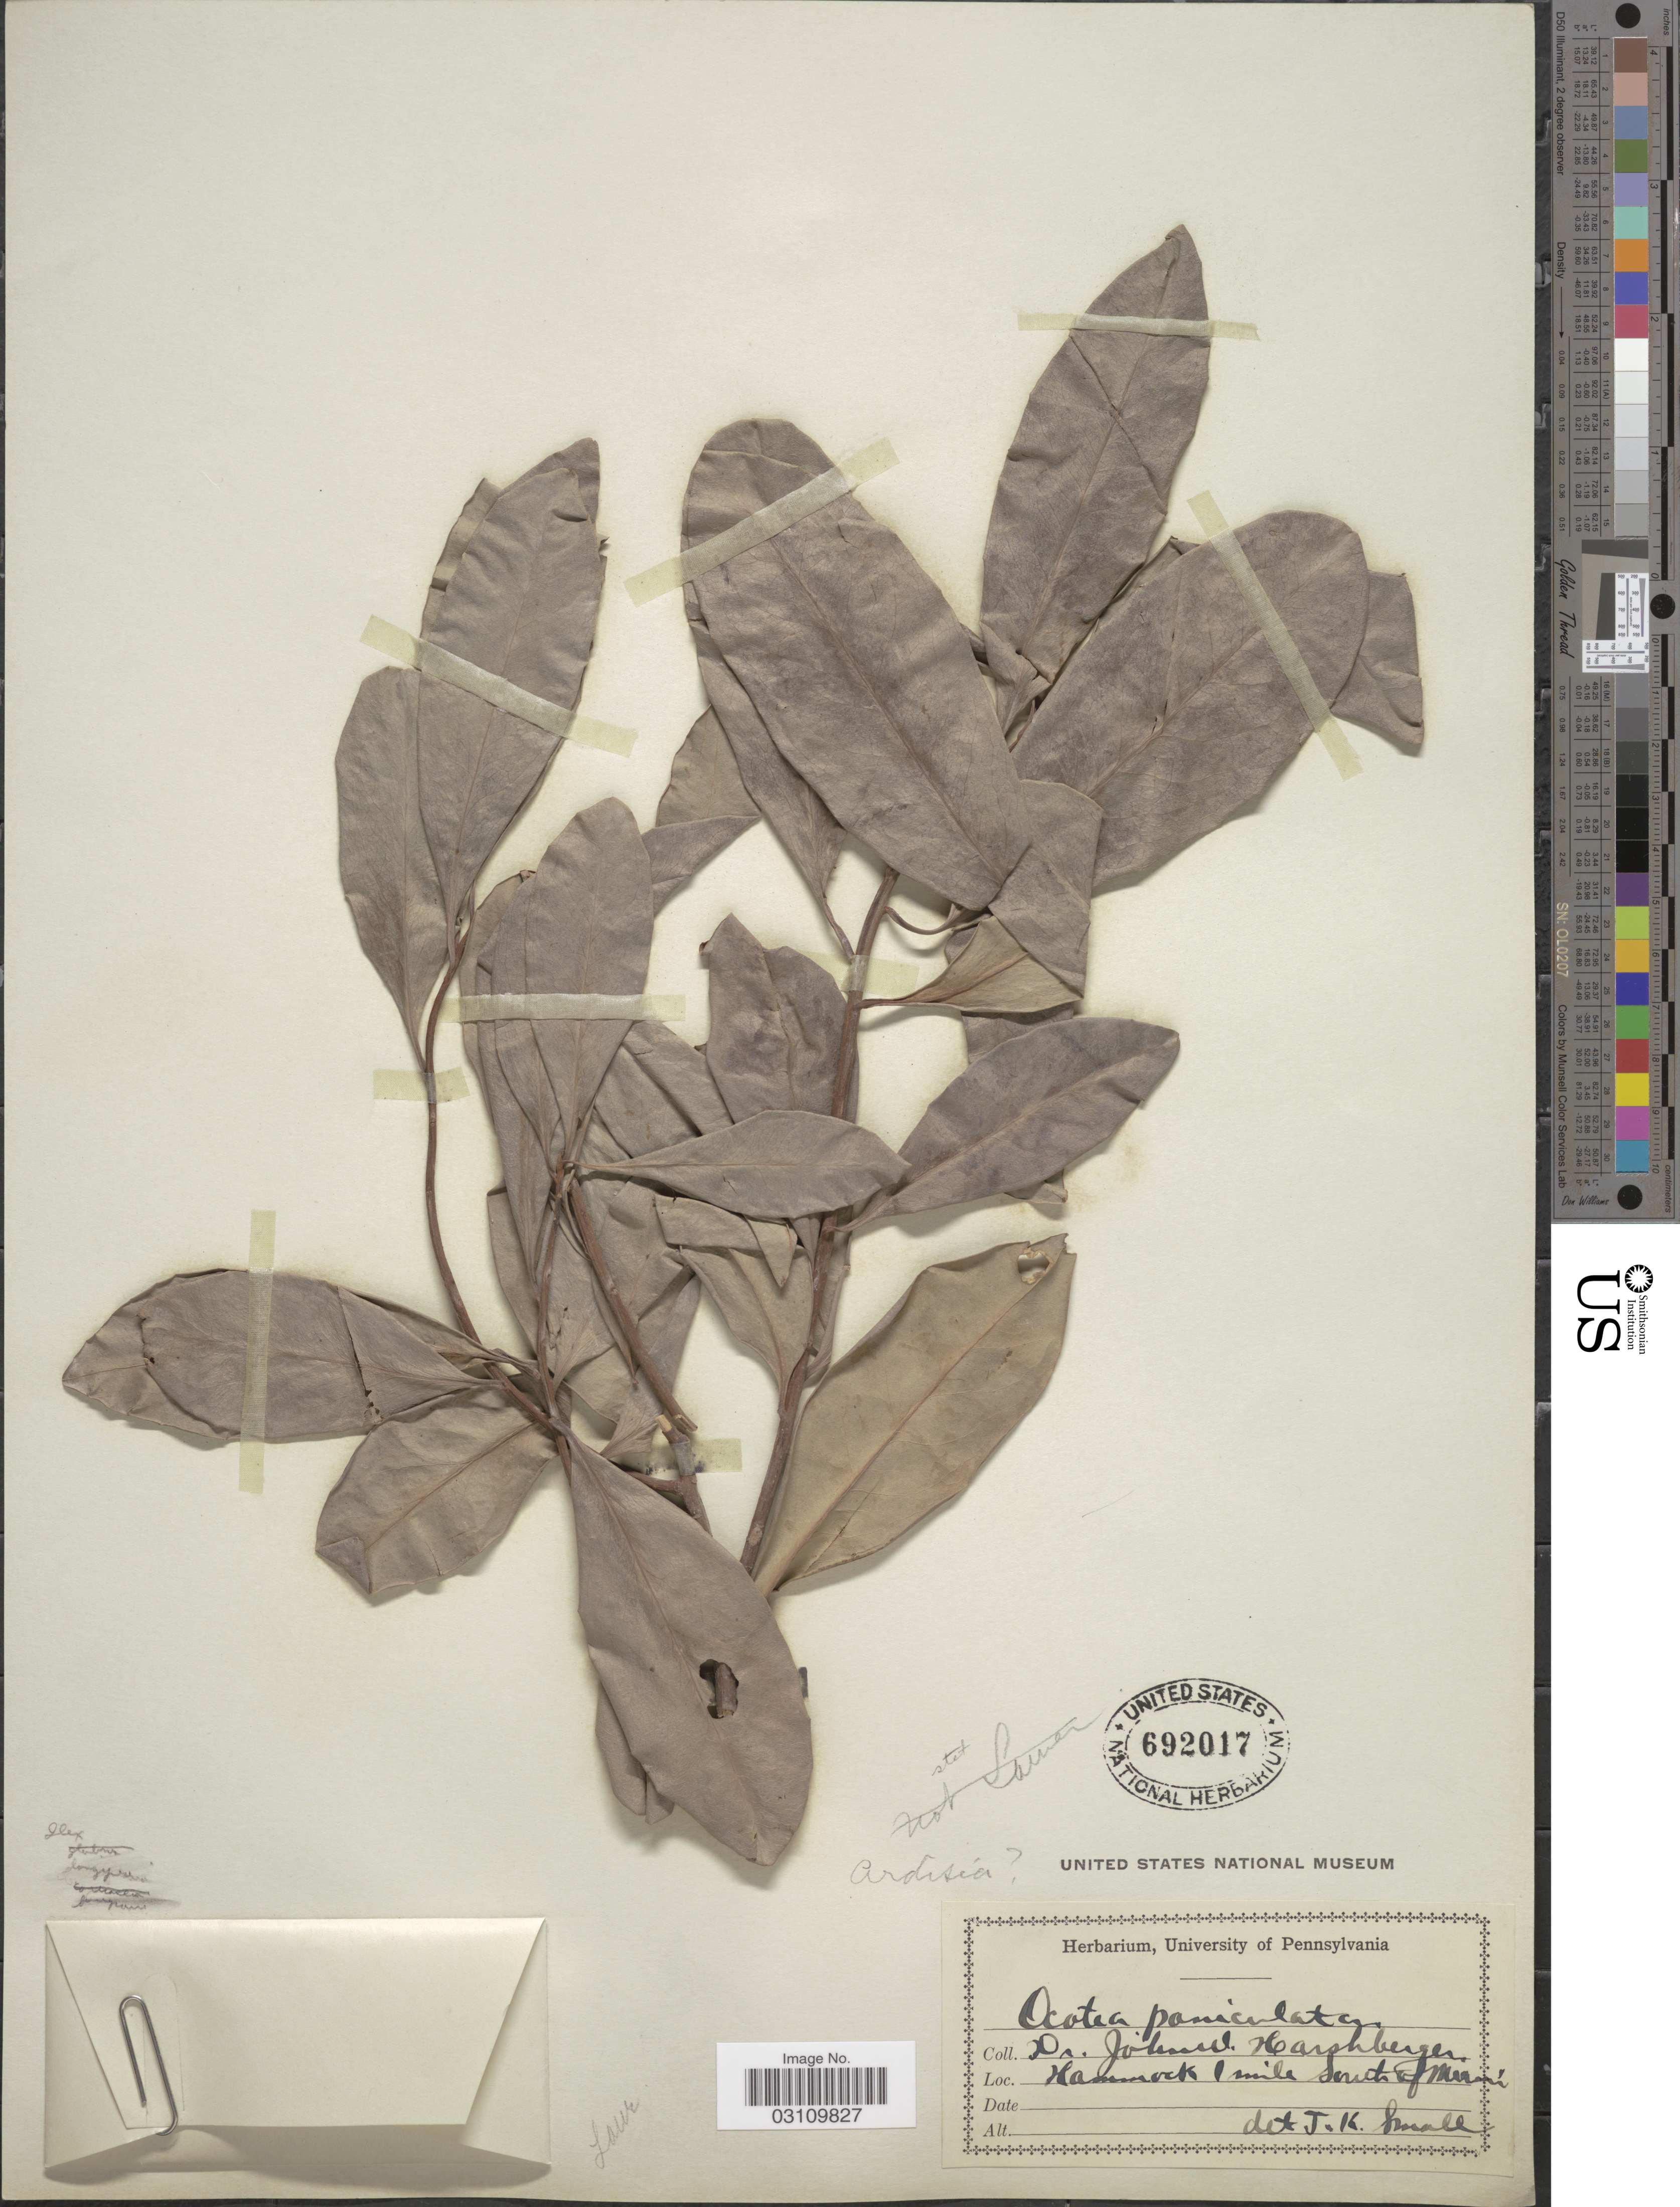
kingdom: Plantae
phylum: Tracheophyta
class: Magnoliopsida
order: Ericales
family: Primulaceae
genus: Ardisia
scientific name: Ardisia escallonioides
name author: Schltdl. & Cham.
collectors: J. W. Harshberger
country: United States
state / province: Florida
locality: Hammock 1 mile South of Miami.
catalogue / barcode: US 692017